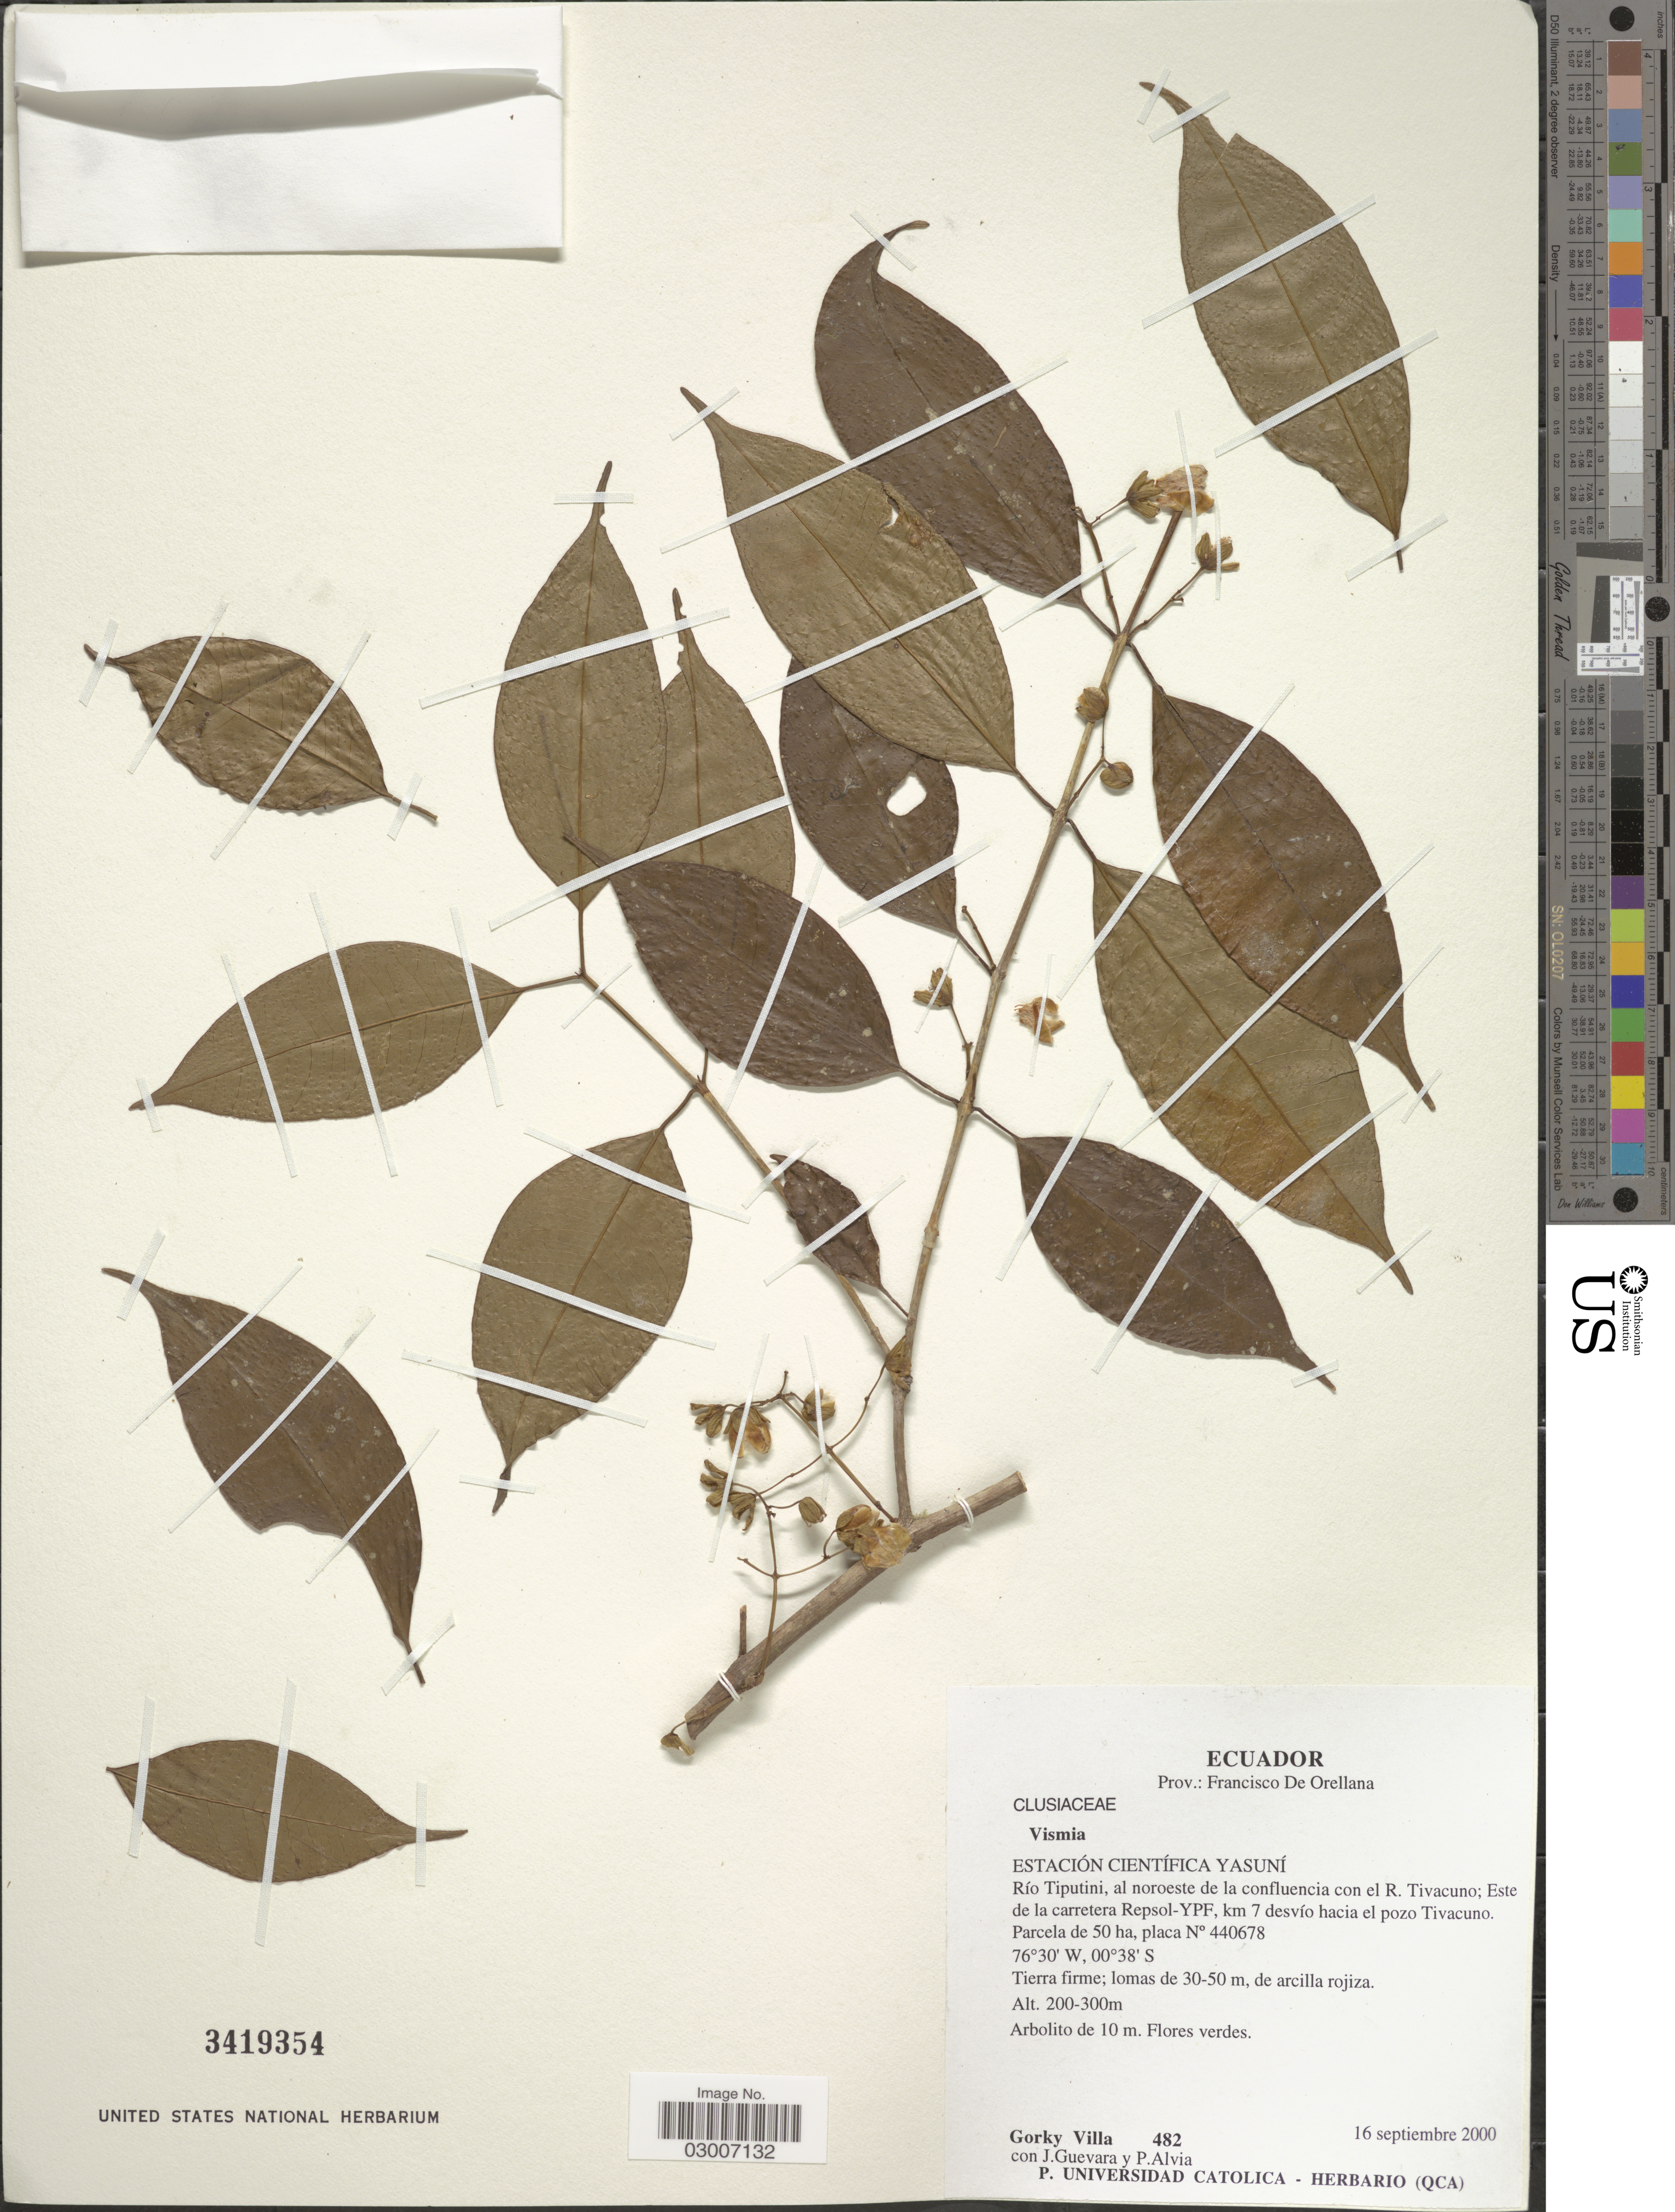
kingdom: Plantae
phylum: Tracheophyta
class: Magnoliopsida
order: Malpighiales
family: Hypericaceae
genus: Vismia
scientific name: Vismia sp.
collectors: G. Villa, J. Guevara & P. Alvia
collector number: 482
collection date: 2000-09-16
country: Ecuador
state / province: Orellana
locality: Prov.: Francisco De Orellana. ESTACIÓN CIENTÍFICA YASUNÍ. Río Tiputini, al noroeste de la confluencia con el R. Tivacuno; Este de la carretera Repsol-YPF, km 7 desvío hacia el pozo Tivacuno. Parcela de 50 ha.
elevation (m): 200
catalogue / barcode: US 3419354